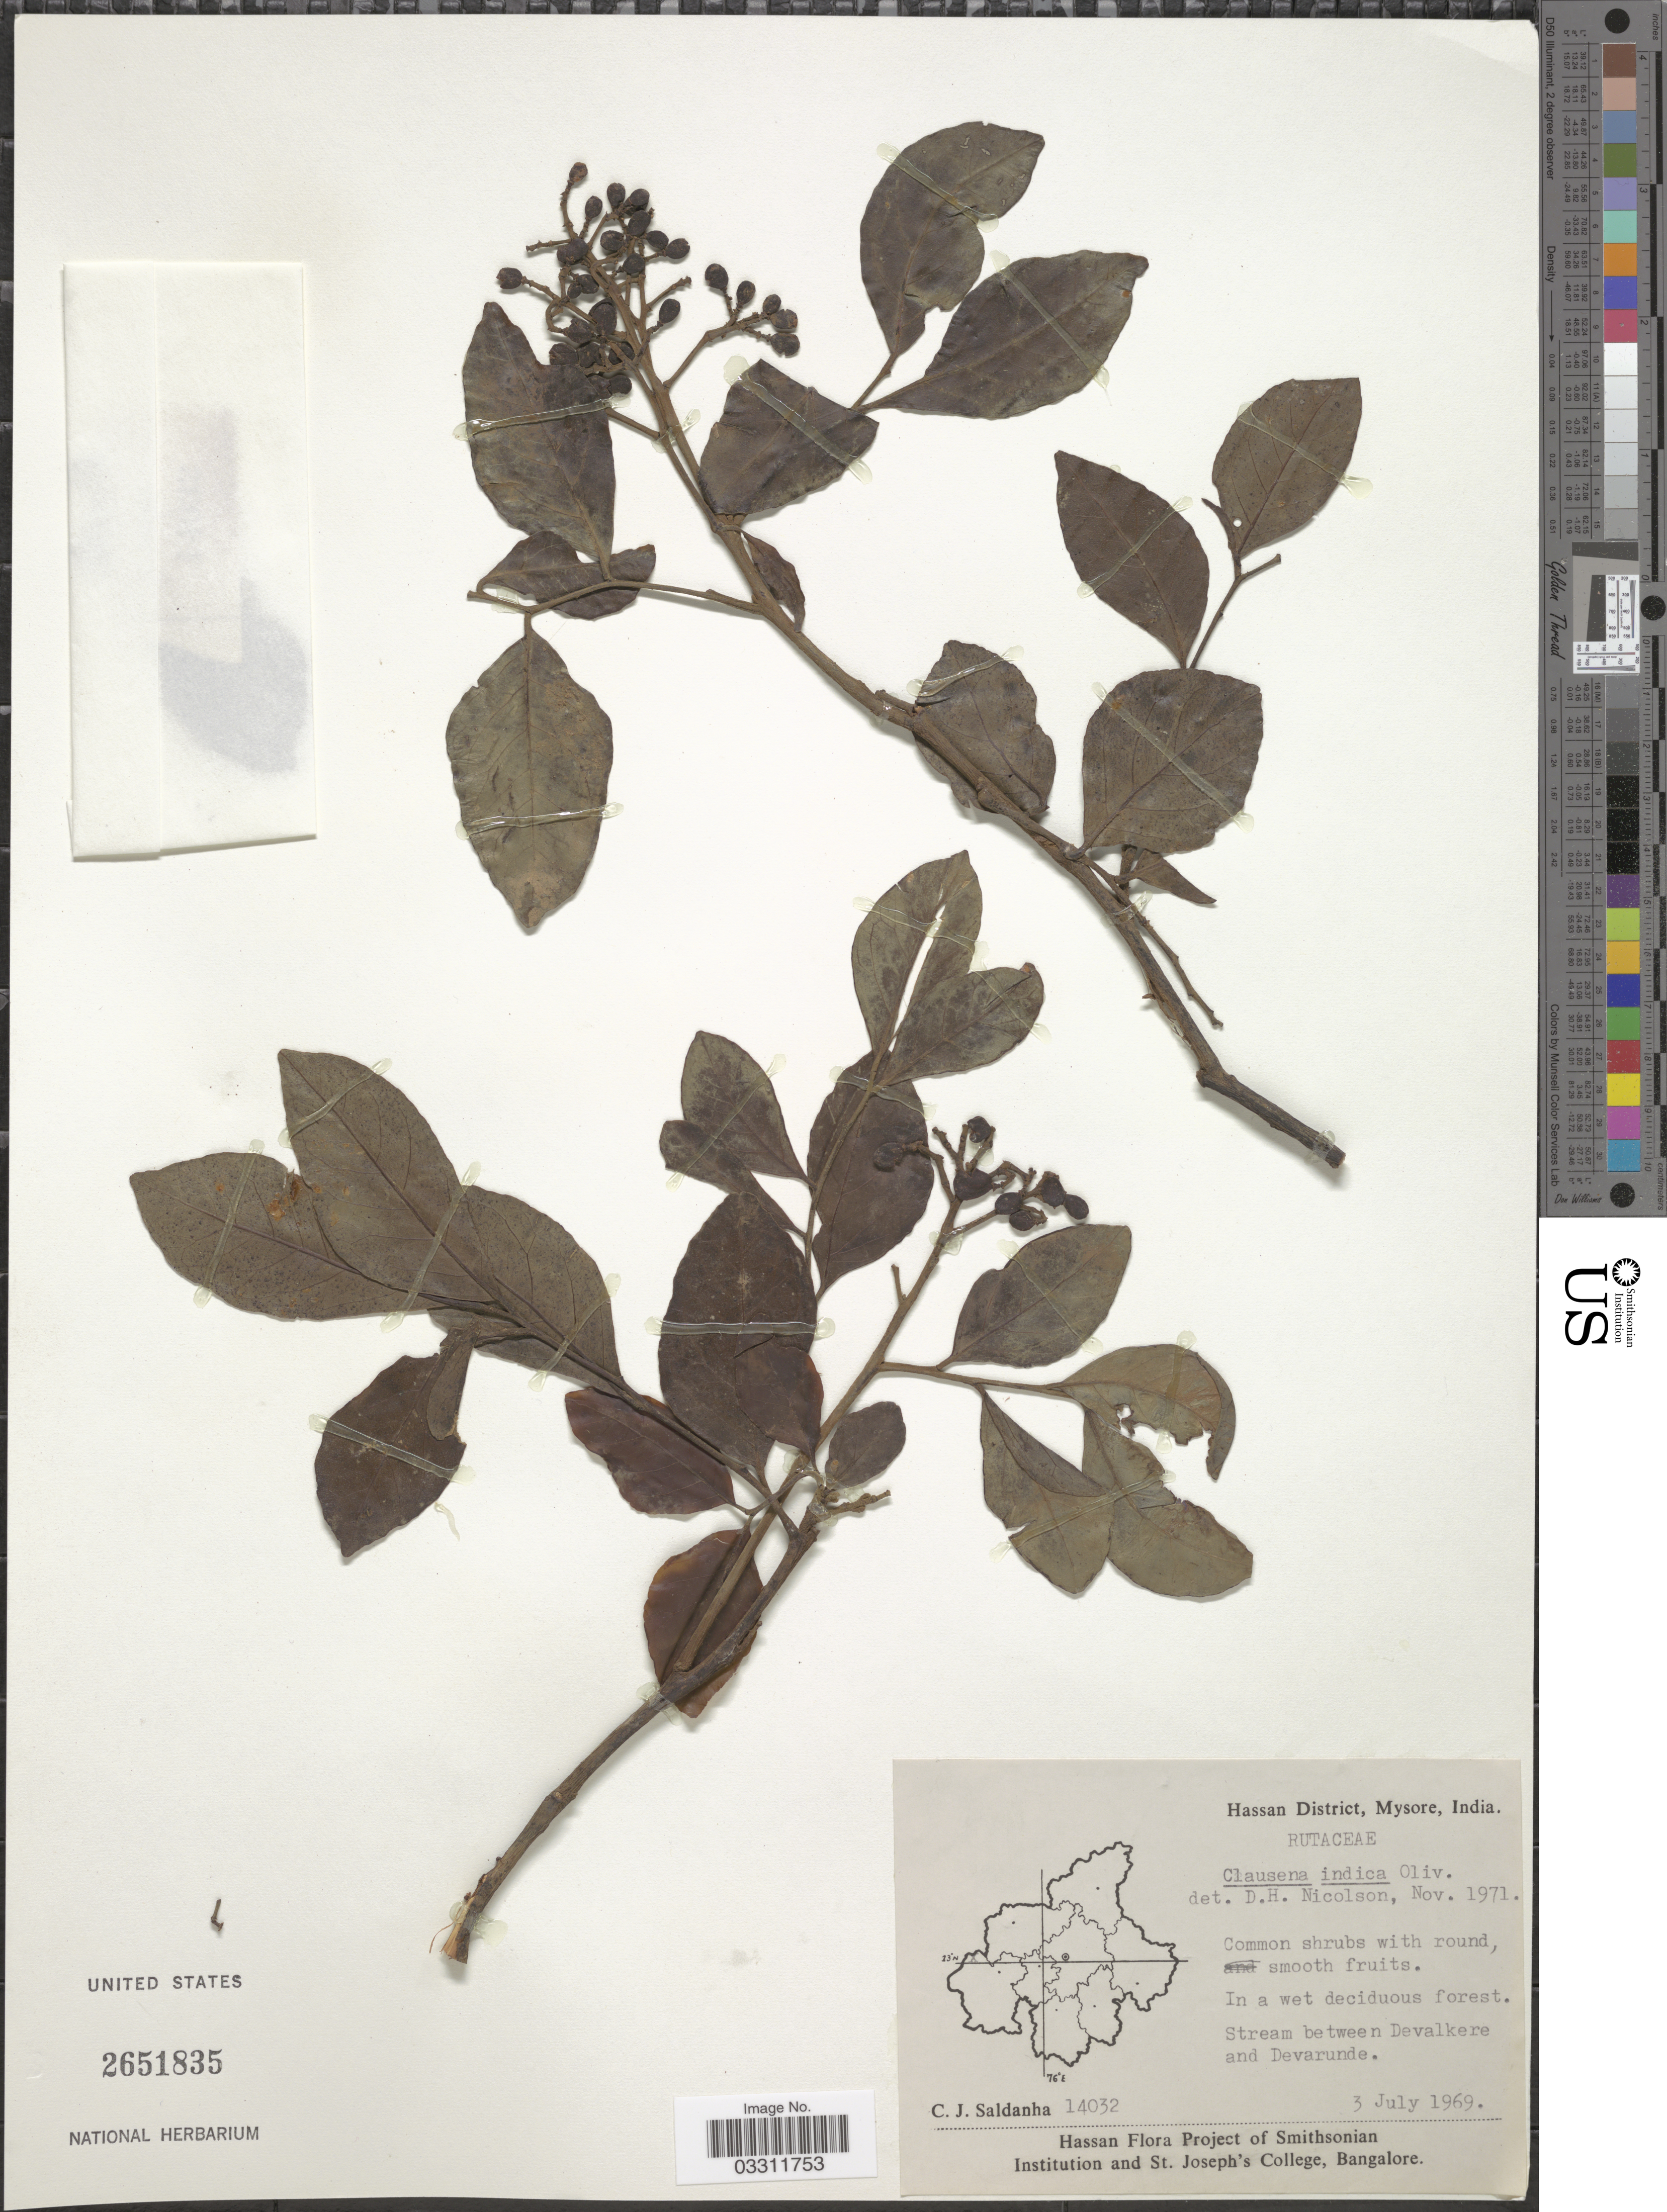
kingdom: Plantae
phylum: Tracheophyta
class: Magnoliopsida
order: Sapindales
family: Rutaceae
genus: Clausena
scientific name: Clausena indica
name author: (Dalzell) Oliv.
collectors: C. J. Saldanha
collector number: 14032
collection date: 1969-07-03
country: India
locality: Hassan District, Mysore. Stream between Devalkere and Devarunde.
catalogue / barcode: US 2651835